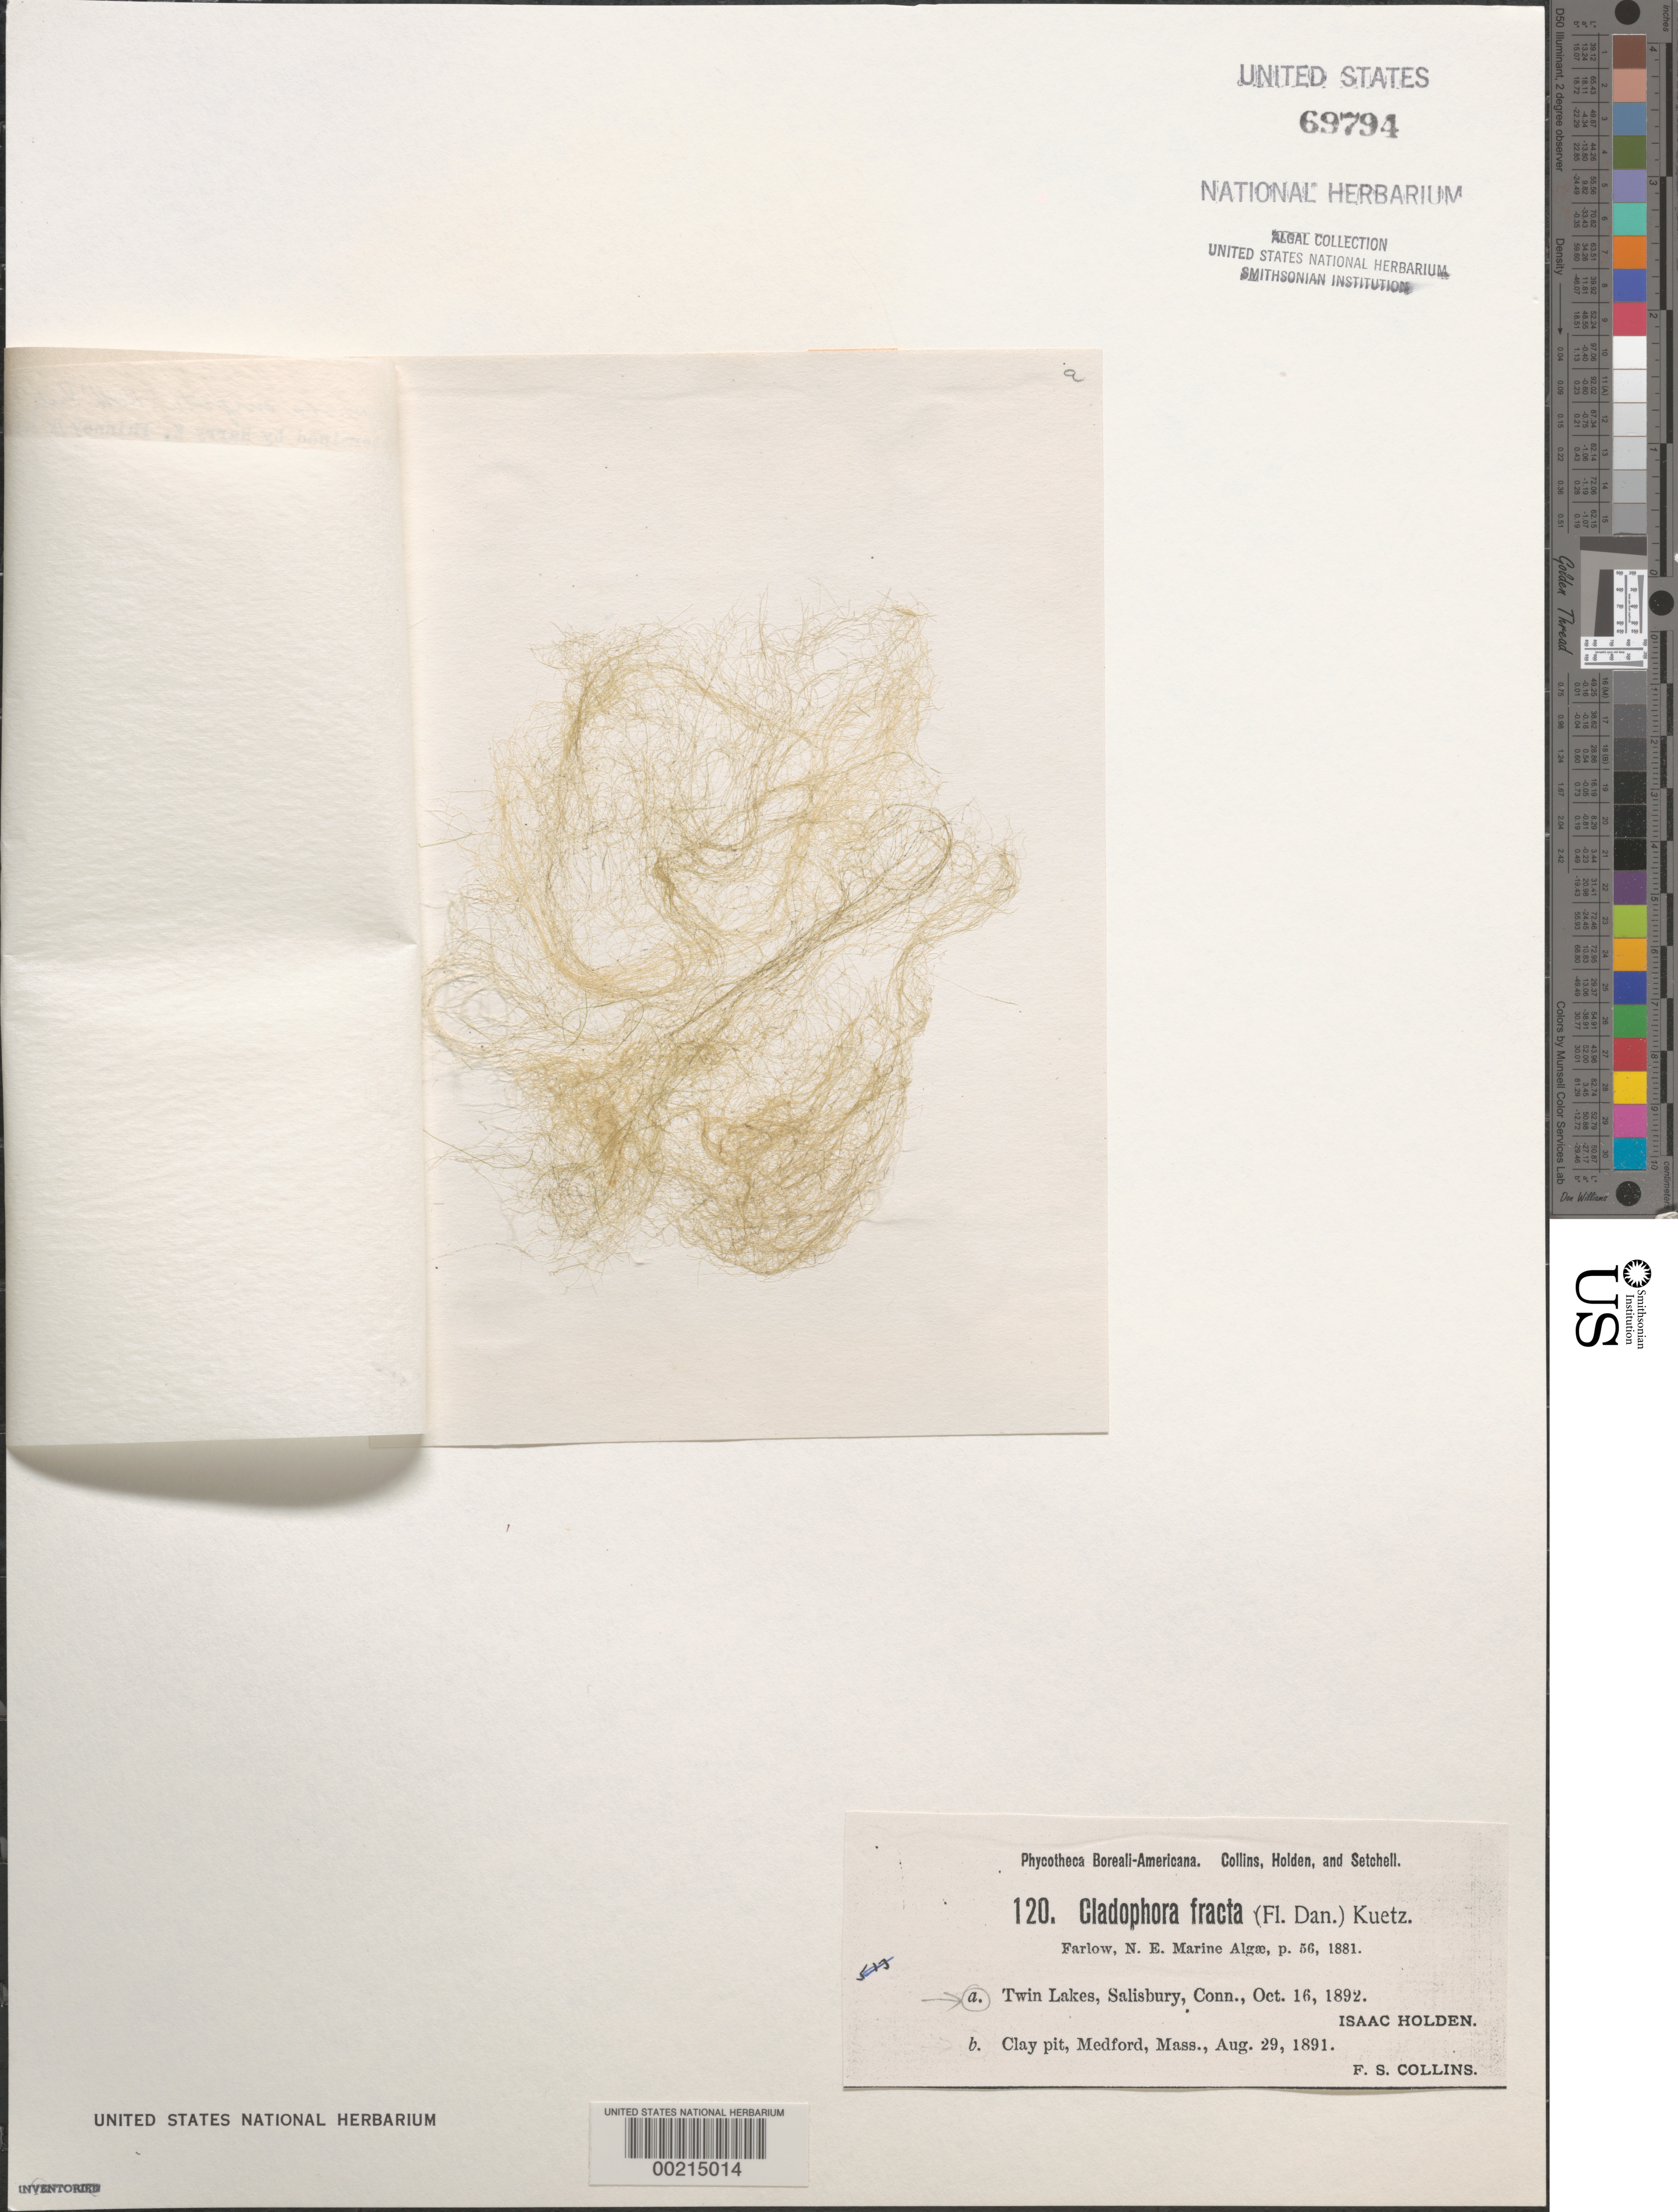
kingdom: Plantae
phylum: Chlorophyta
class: Ulvophyceae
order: Cladophorales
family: Cladophoraceae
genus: Cladophora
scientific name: Cladophora glomerata var. crassior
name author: (C. Agardh) C. Hoek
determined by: Algae name updating Project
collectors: F. Collins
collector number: PB-A 120a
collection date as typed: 16 Oct 1892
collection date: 1892-10-16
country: United States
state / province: Connecticut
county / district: Litchfield County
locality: Twin Lakes, Salisbury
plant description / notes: Collins, Holden & Setchell, Phycotheca Boreali-Americana, as Cladophora fracta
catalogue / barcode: US 69794